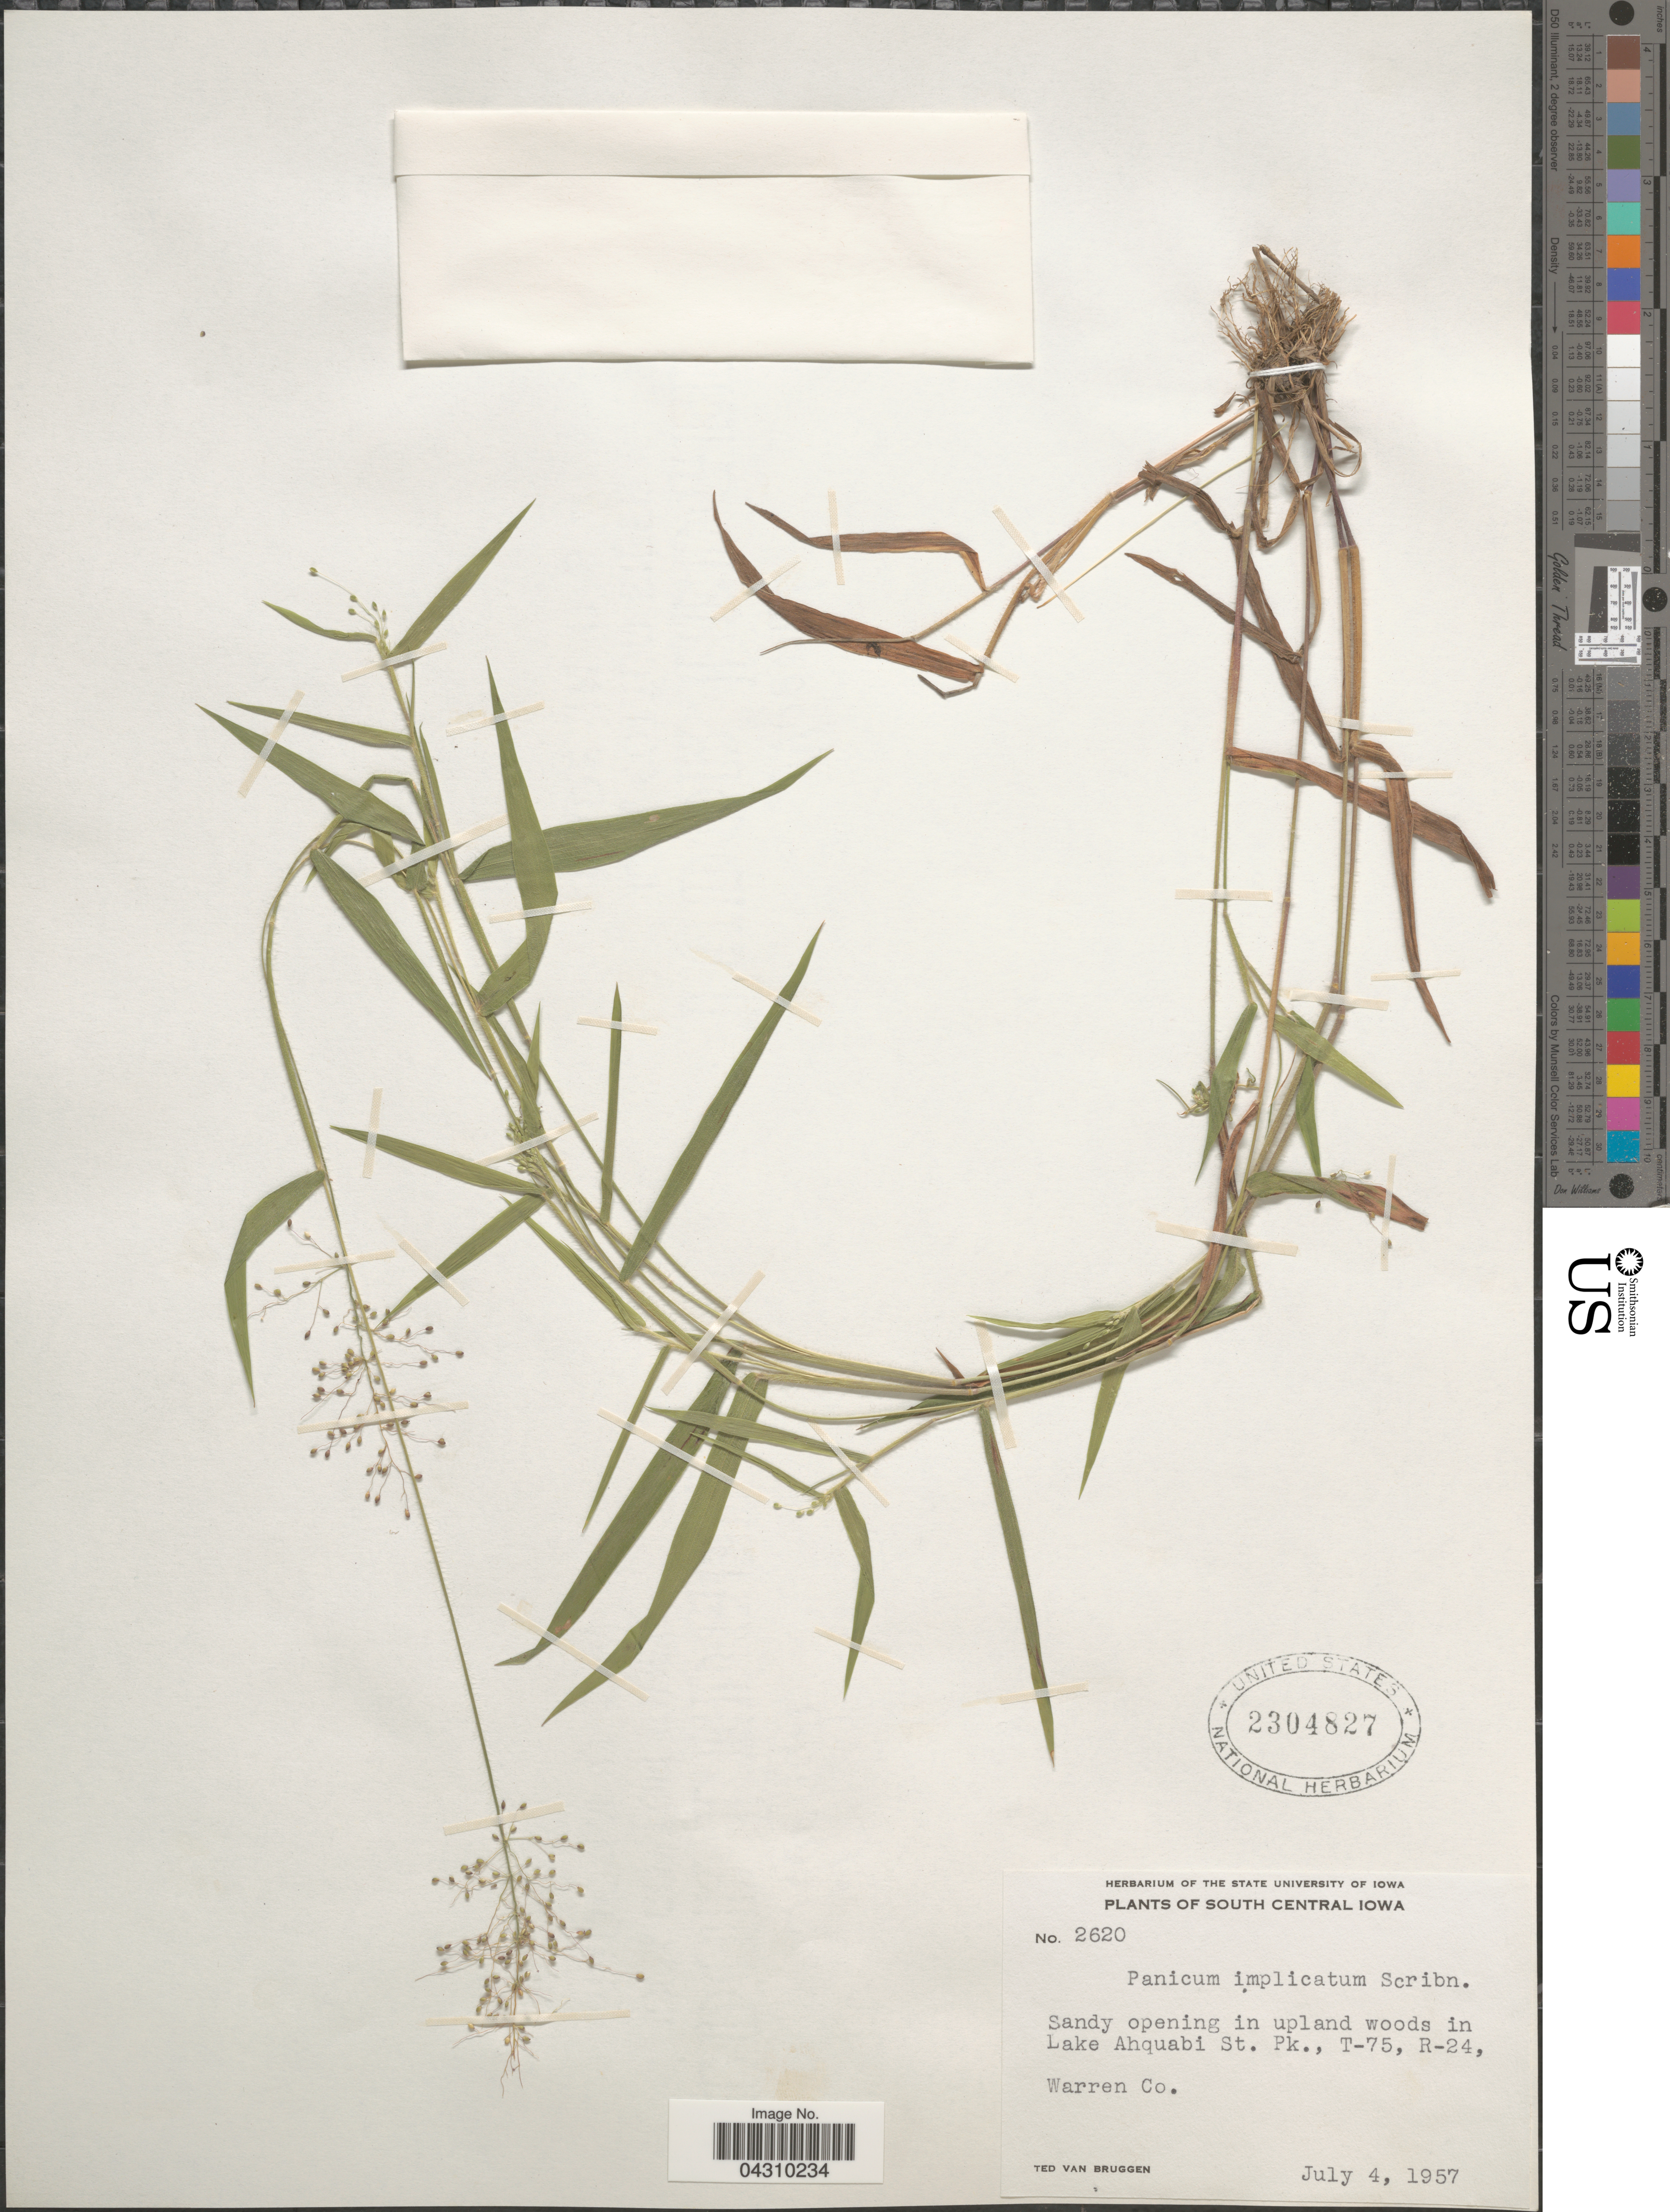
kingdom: Plantae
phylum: Tracheophyta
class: Liliopsida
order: Poales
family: Poaceae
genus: Dichanthelium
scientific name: Dichanthelium acuminatum var. acuminatum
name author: (Sw.) Gould & C.A. Clark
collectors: T. van Bruggen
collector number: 2620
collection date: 1957-07-04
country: United States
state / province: Iowa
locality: Sandy opening in upland woods in Lake Ahquabi St. Pk., T-75, R-24, Warren Co.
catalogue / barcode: US 2304827